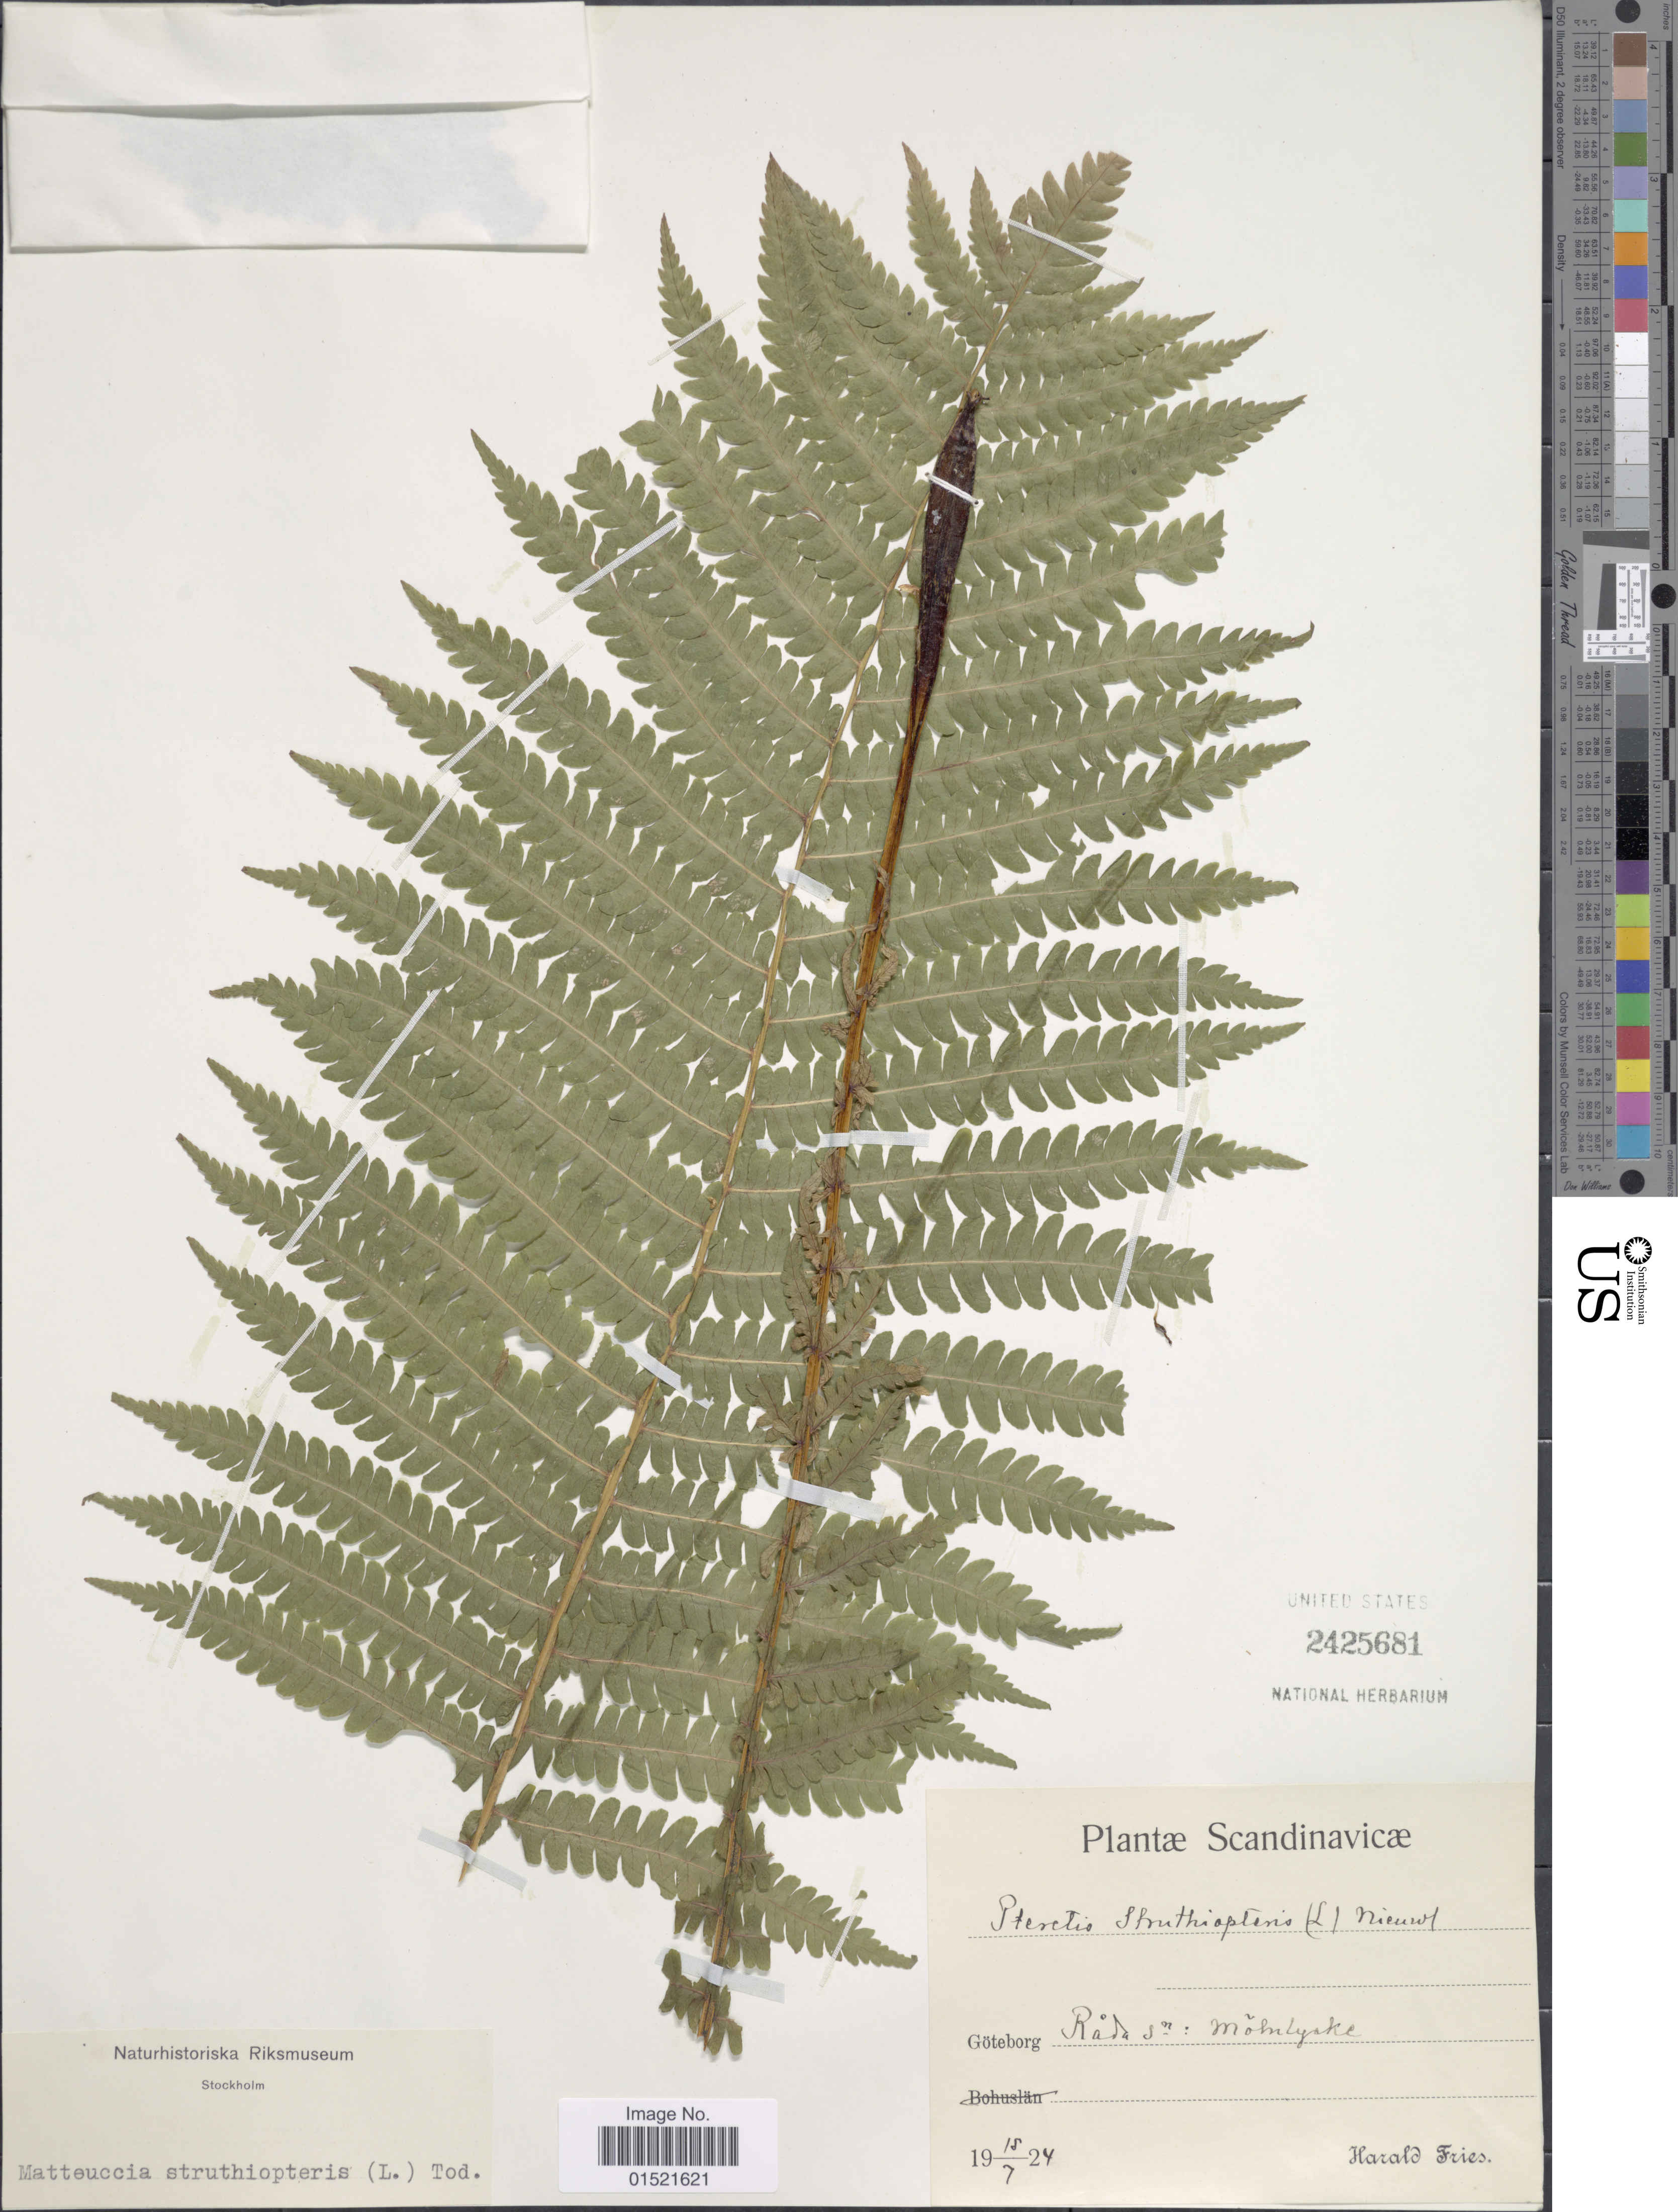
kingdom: Plantae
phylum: Tracheophyta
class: Polypodiopsida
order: Polypodiales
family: Onocleaceae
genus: Matteuccia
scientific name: Matteuccia struthiopteris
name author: (L.) Tod.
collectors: H. Fries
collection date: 1924-07-18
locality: Scandinavicae, Goteborg, Rada sn: Molnlyske [interpreted]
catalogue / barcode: US 2425681